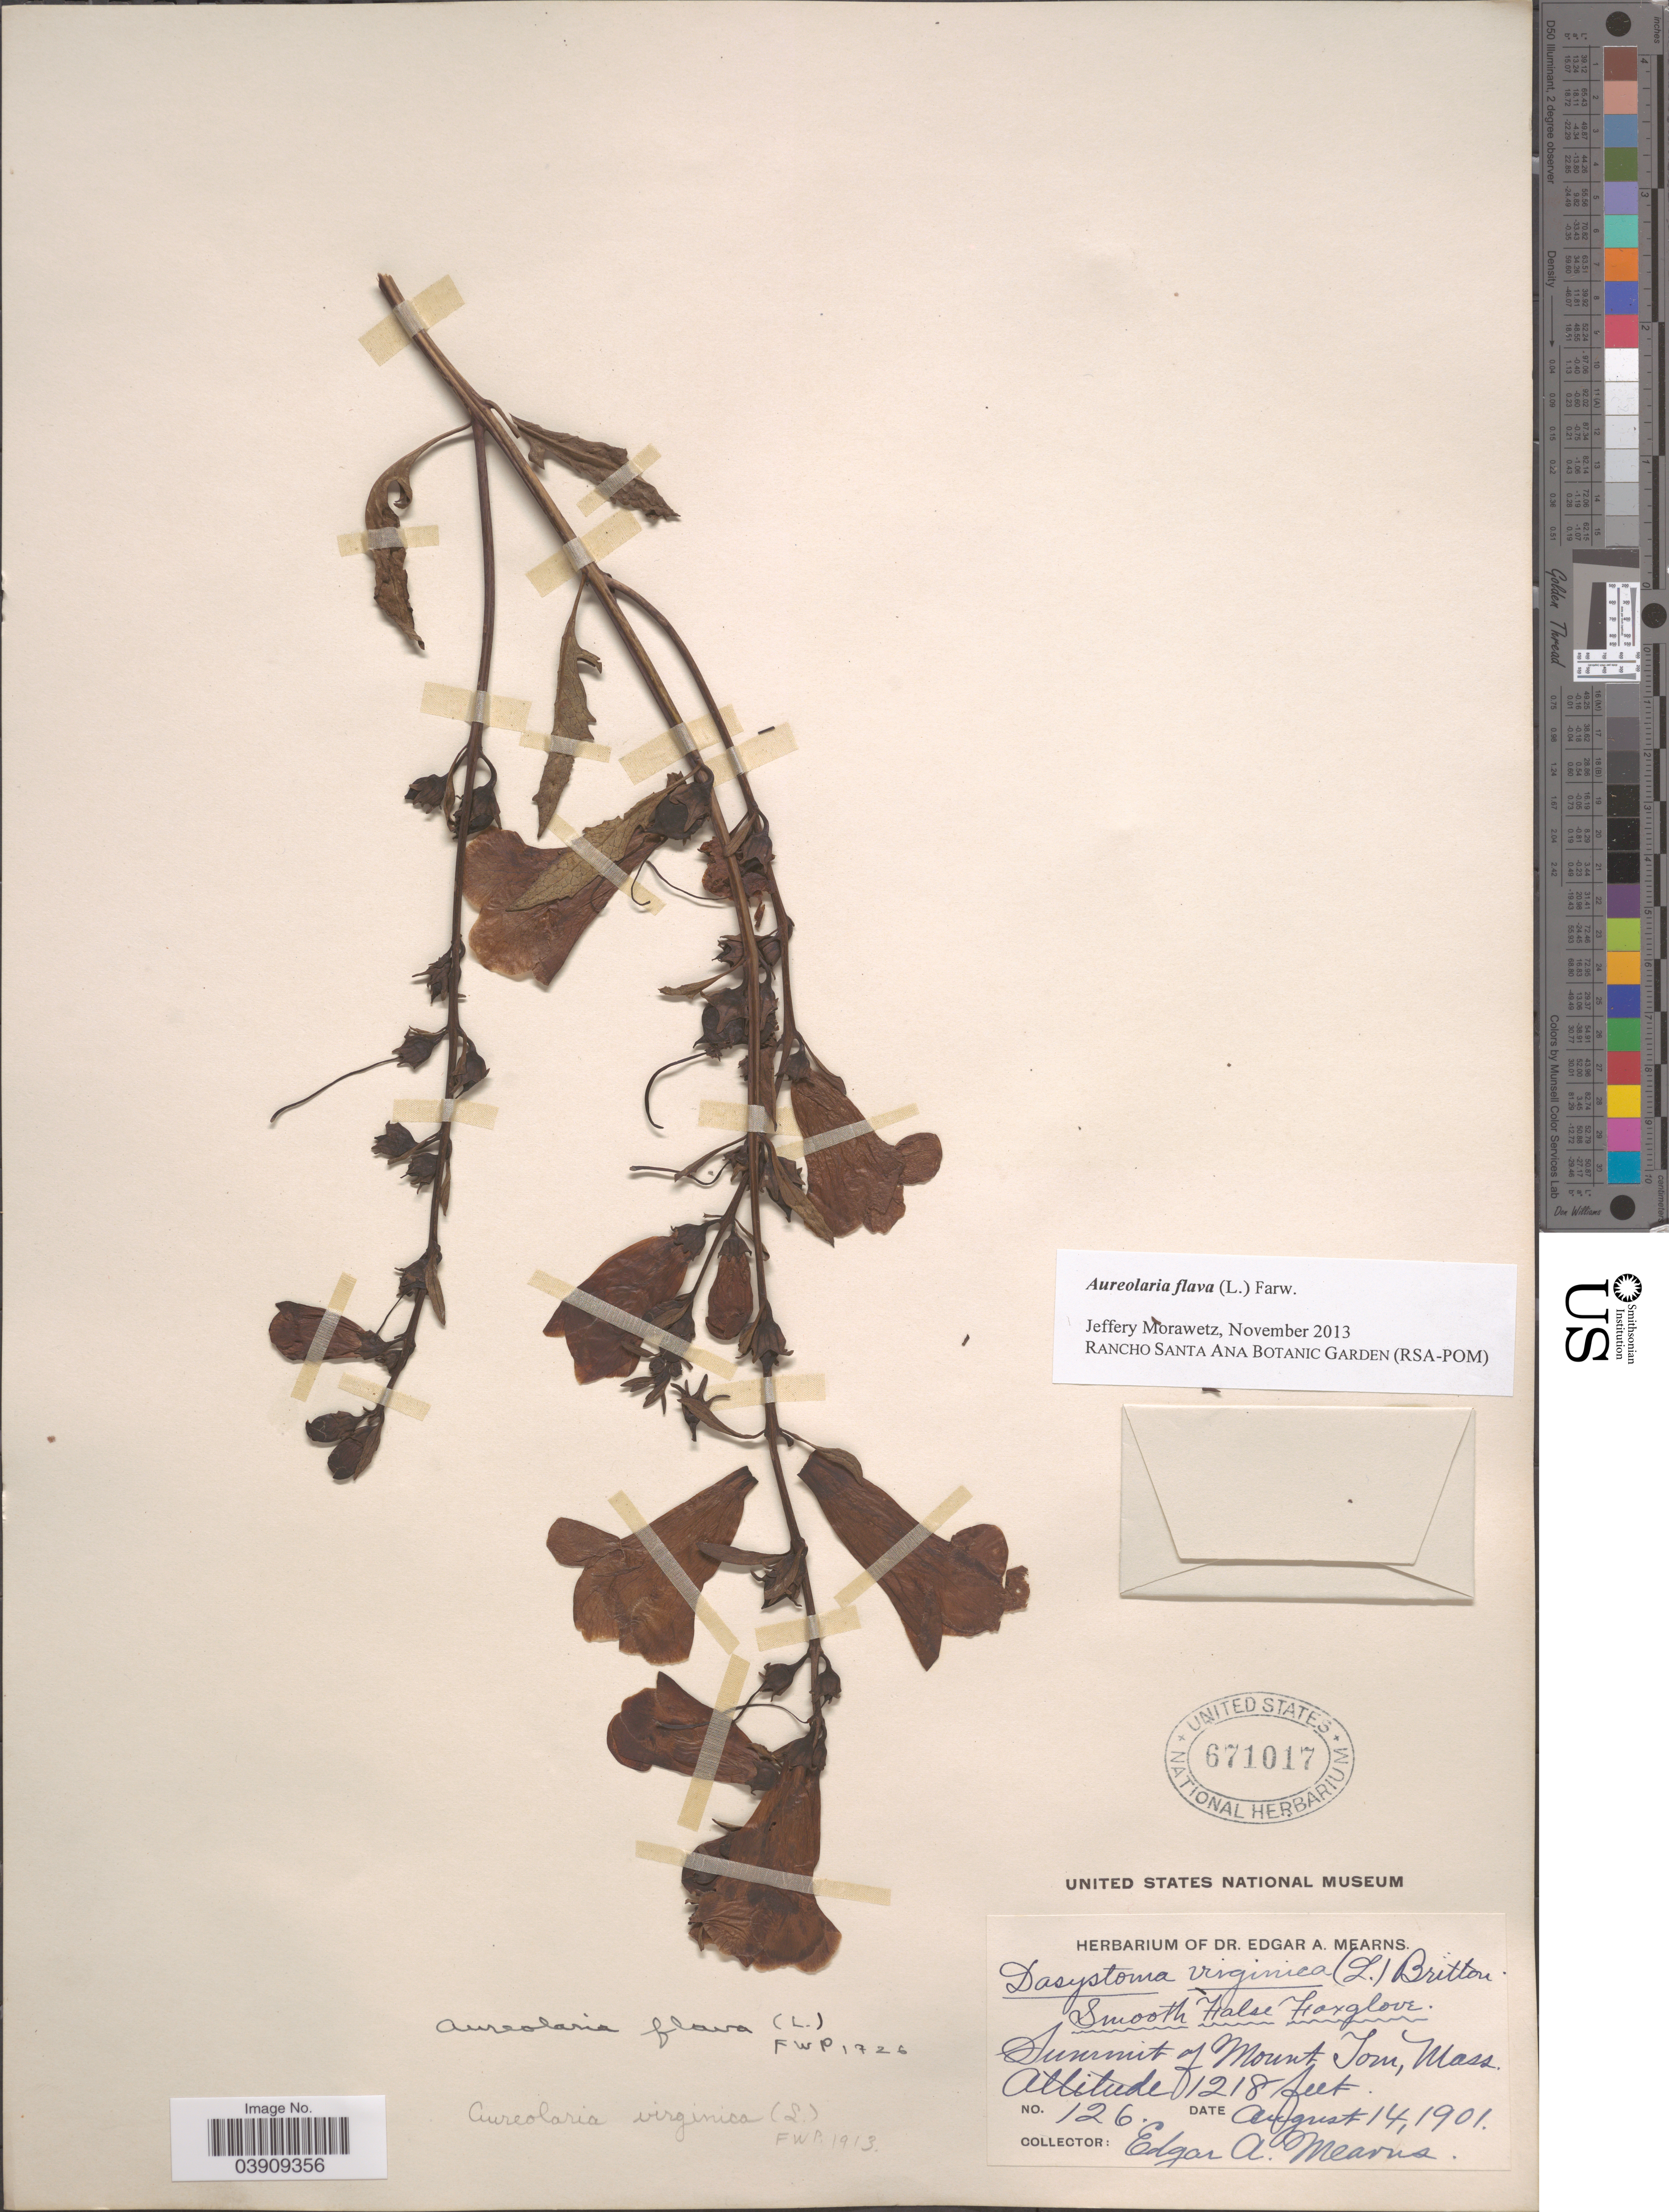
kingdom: Plantae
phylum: Tracheophyta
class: Magnoliopsida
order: Lamiales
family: Orobanchaceae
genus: Aureolaria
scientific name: Aureolaria flava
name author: (L.) Farw.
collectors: E. A. Mearns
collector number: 126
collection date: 1901-08-14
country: United States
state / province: Massachusetts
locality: Summit of Mount Tom.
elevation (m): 371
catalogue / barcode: US 671017